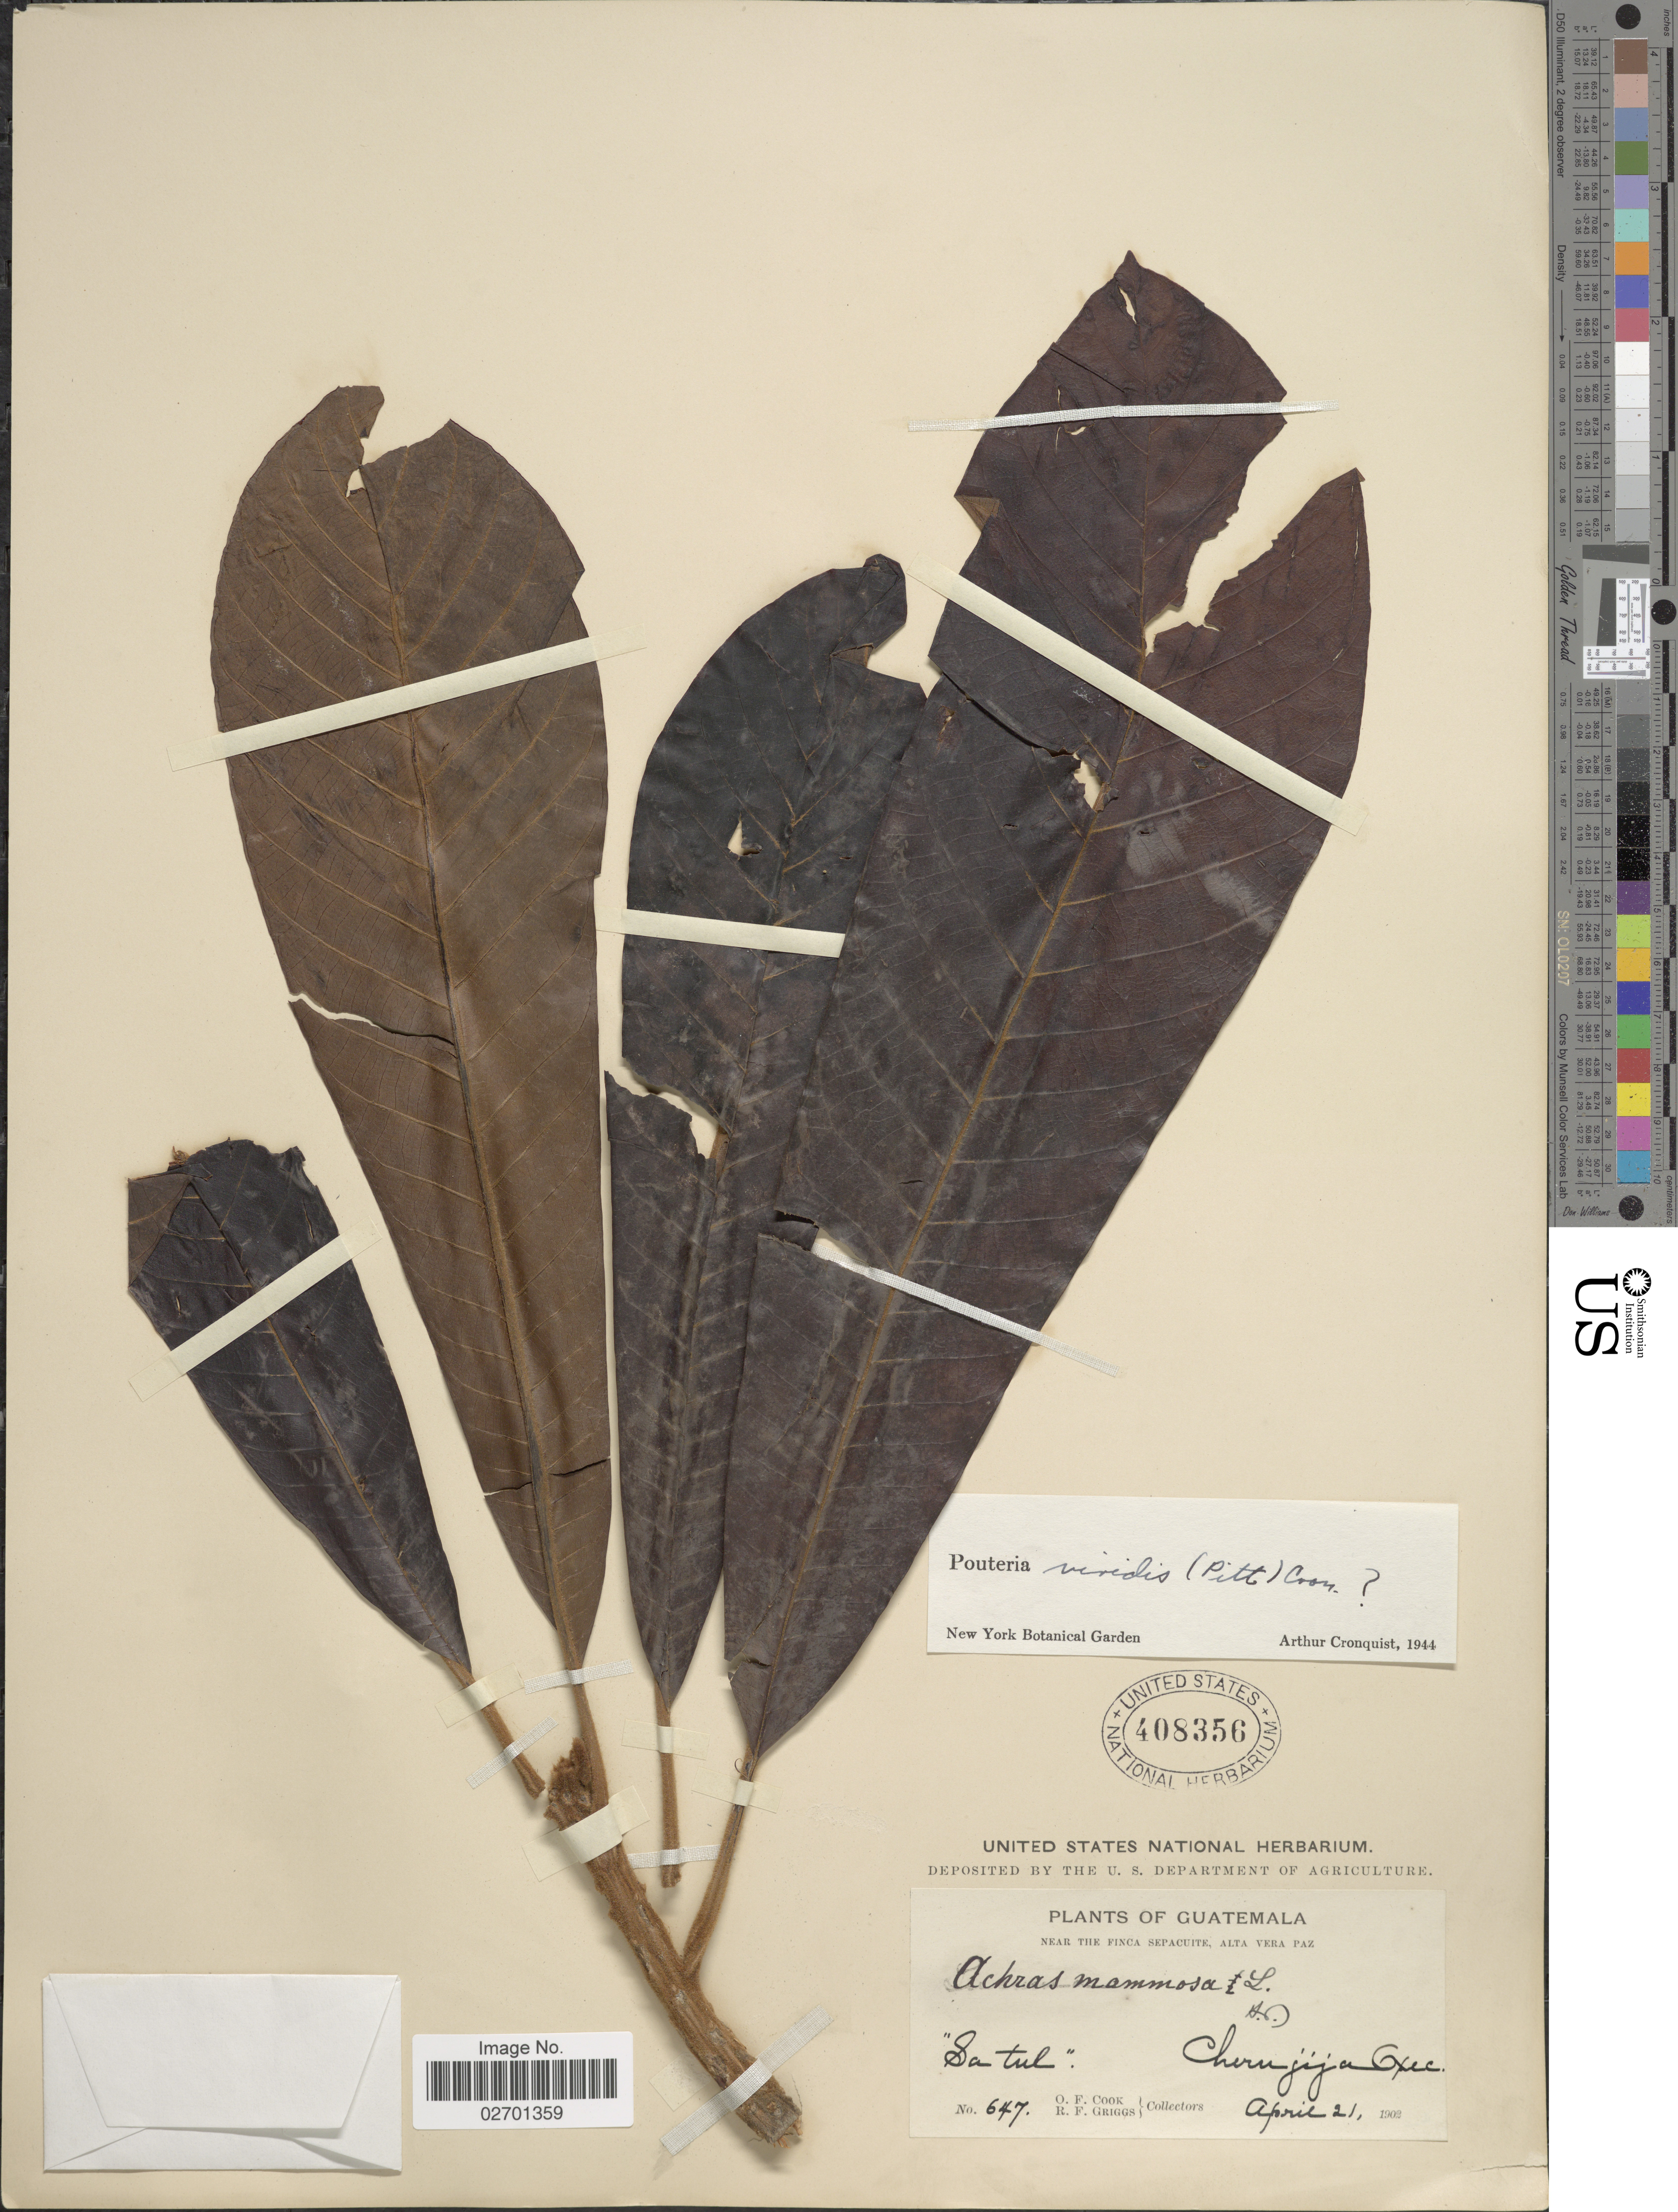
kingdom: Plantae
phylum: Tracheophyta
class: Magnoliopsida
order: Ericales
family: Sapotaceae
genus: Pouteria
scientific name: Pouteria viridis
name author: (Pittier) Cronq.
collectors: O. F. Cook & R. F. Griggs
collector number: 647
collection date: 1902-04-21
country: Guatemala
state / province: Alta Verapaz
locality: Near the Finca Sepacuite, "Satul". Cherujija Oxec.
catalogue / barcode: US 408356